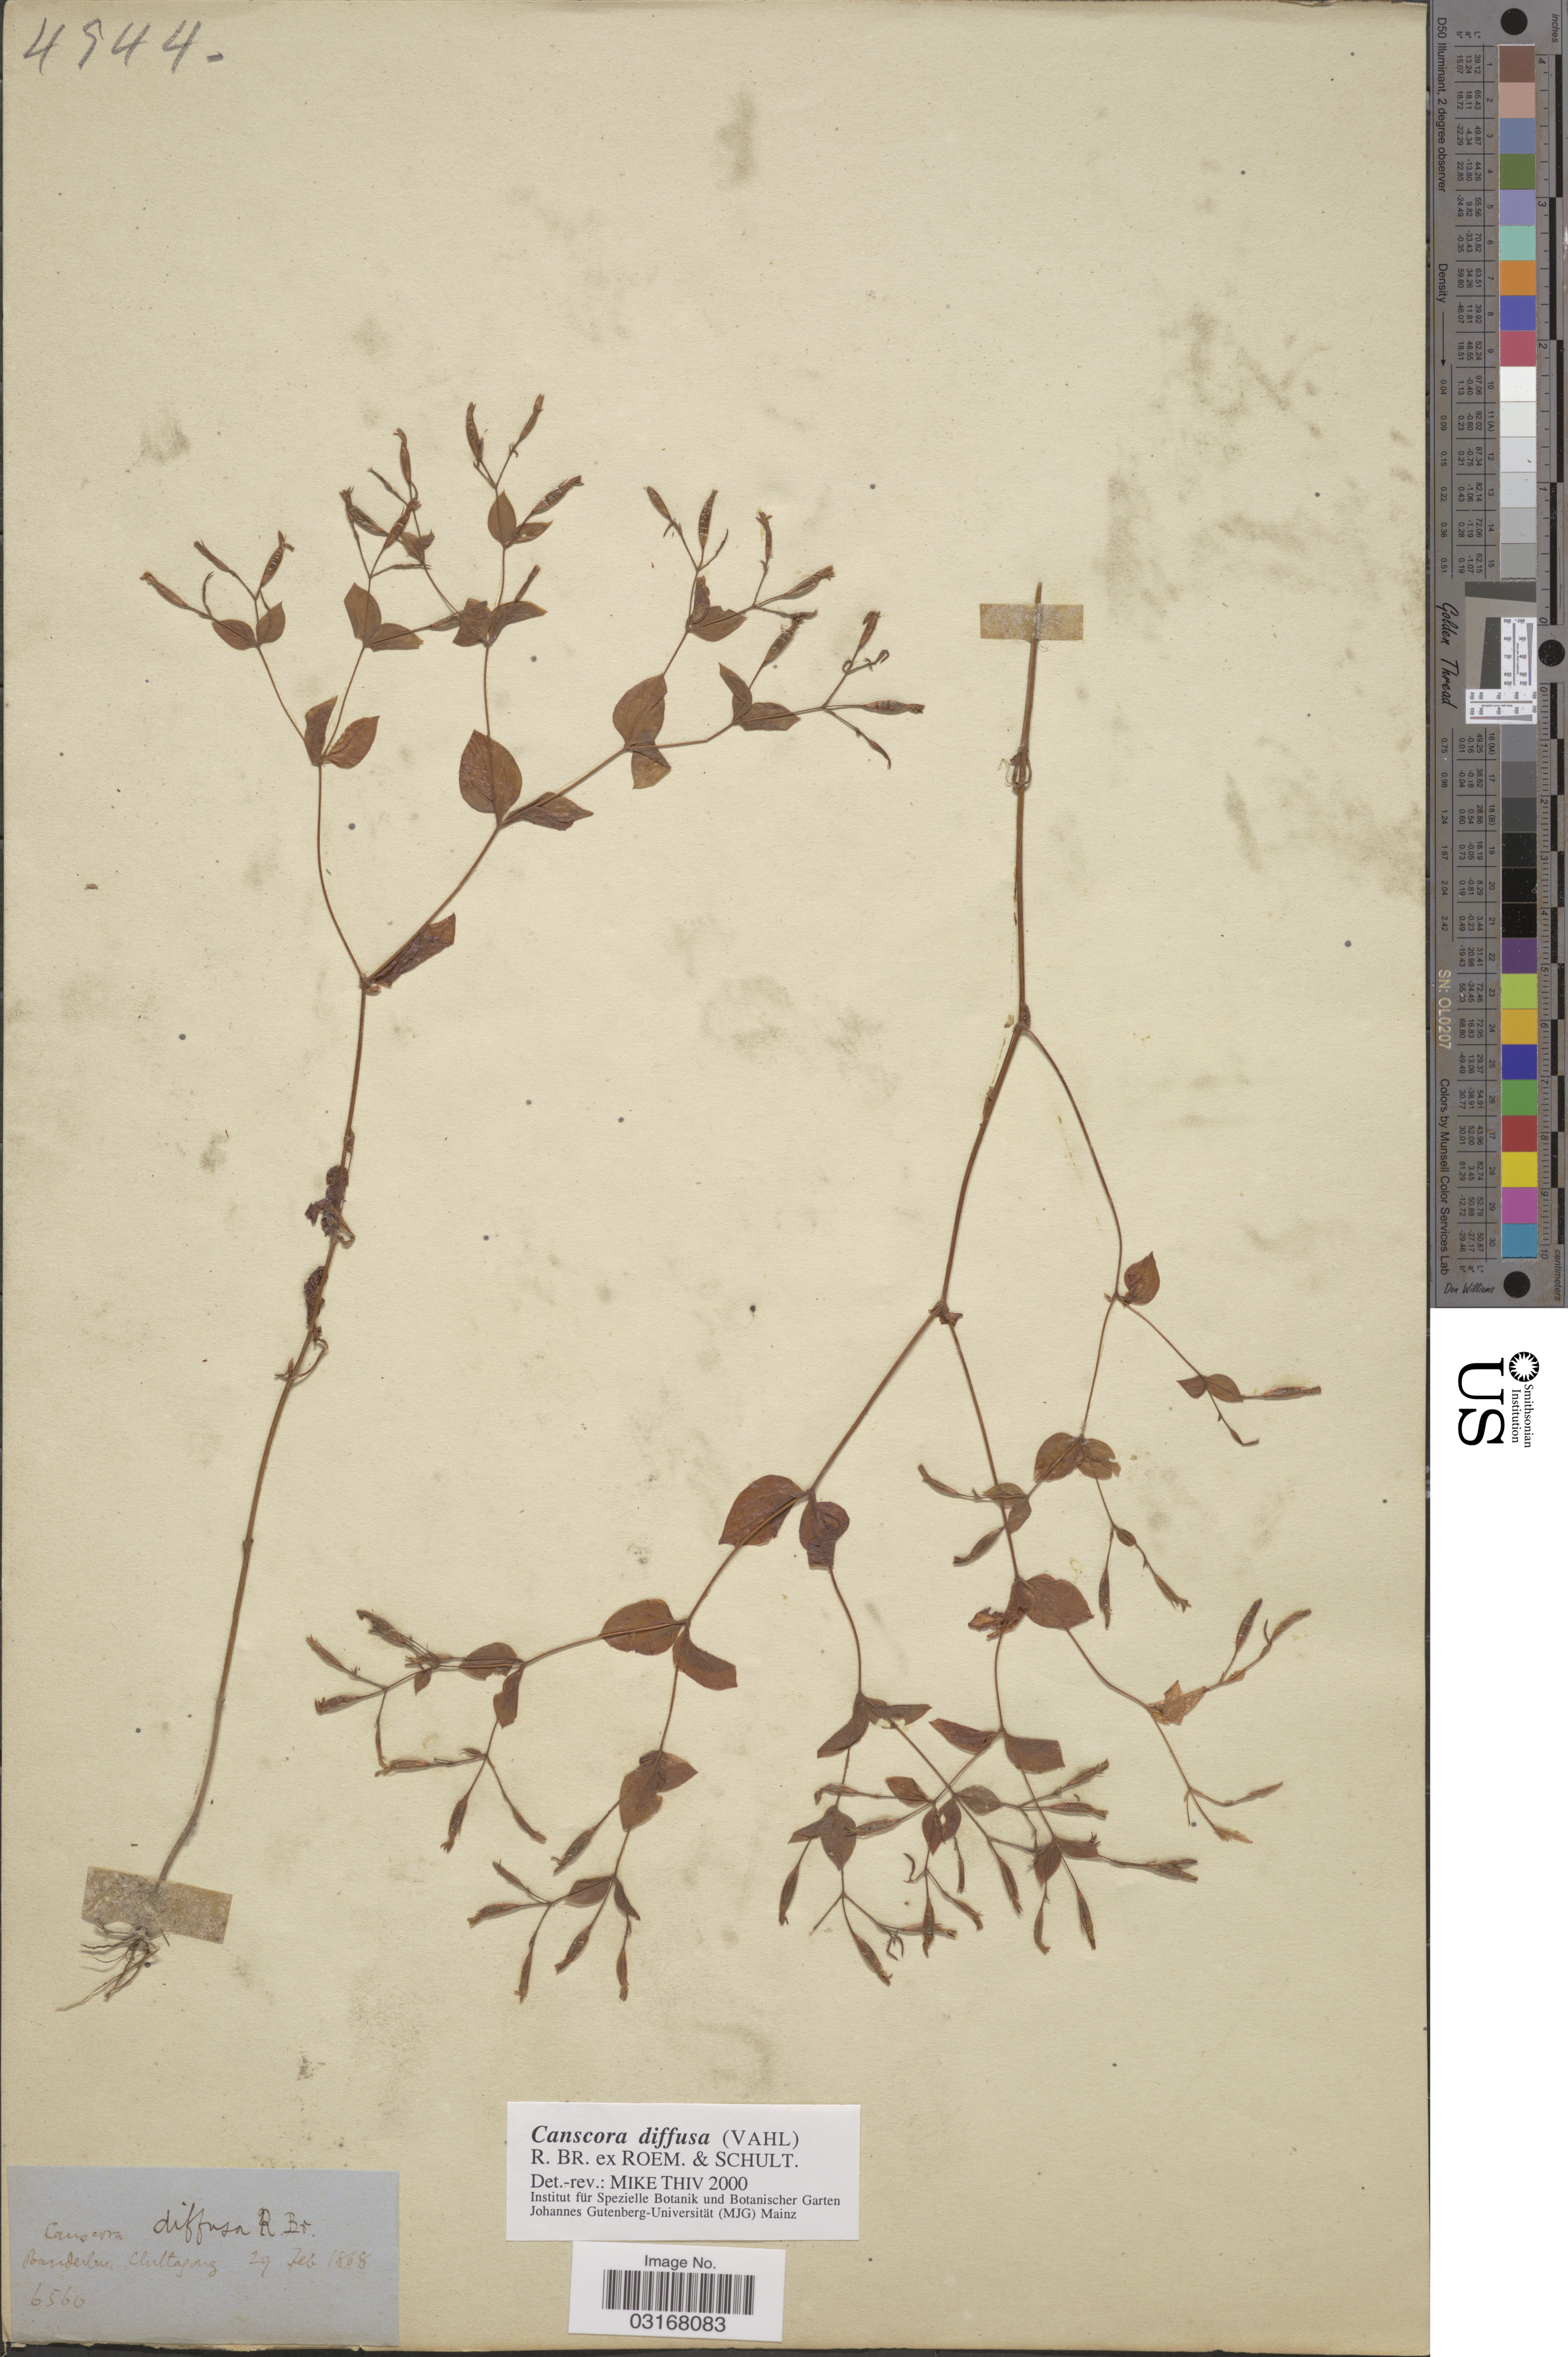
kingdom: Plantae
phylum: Tracheophyta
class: Magnoliopsida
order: Gentianales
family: Gentianaceae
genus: Canscora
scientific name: Canscora diffusa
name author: (Vahl) R. Br. ex Roem. & Schult.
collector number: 6560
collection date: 1868-02-29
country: Bangladesh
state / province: Chittagong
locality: Banderban [interpreted].